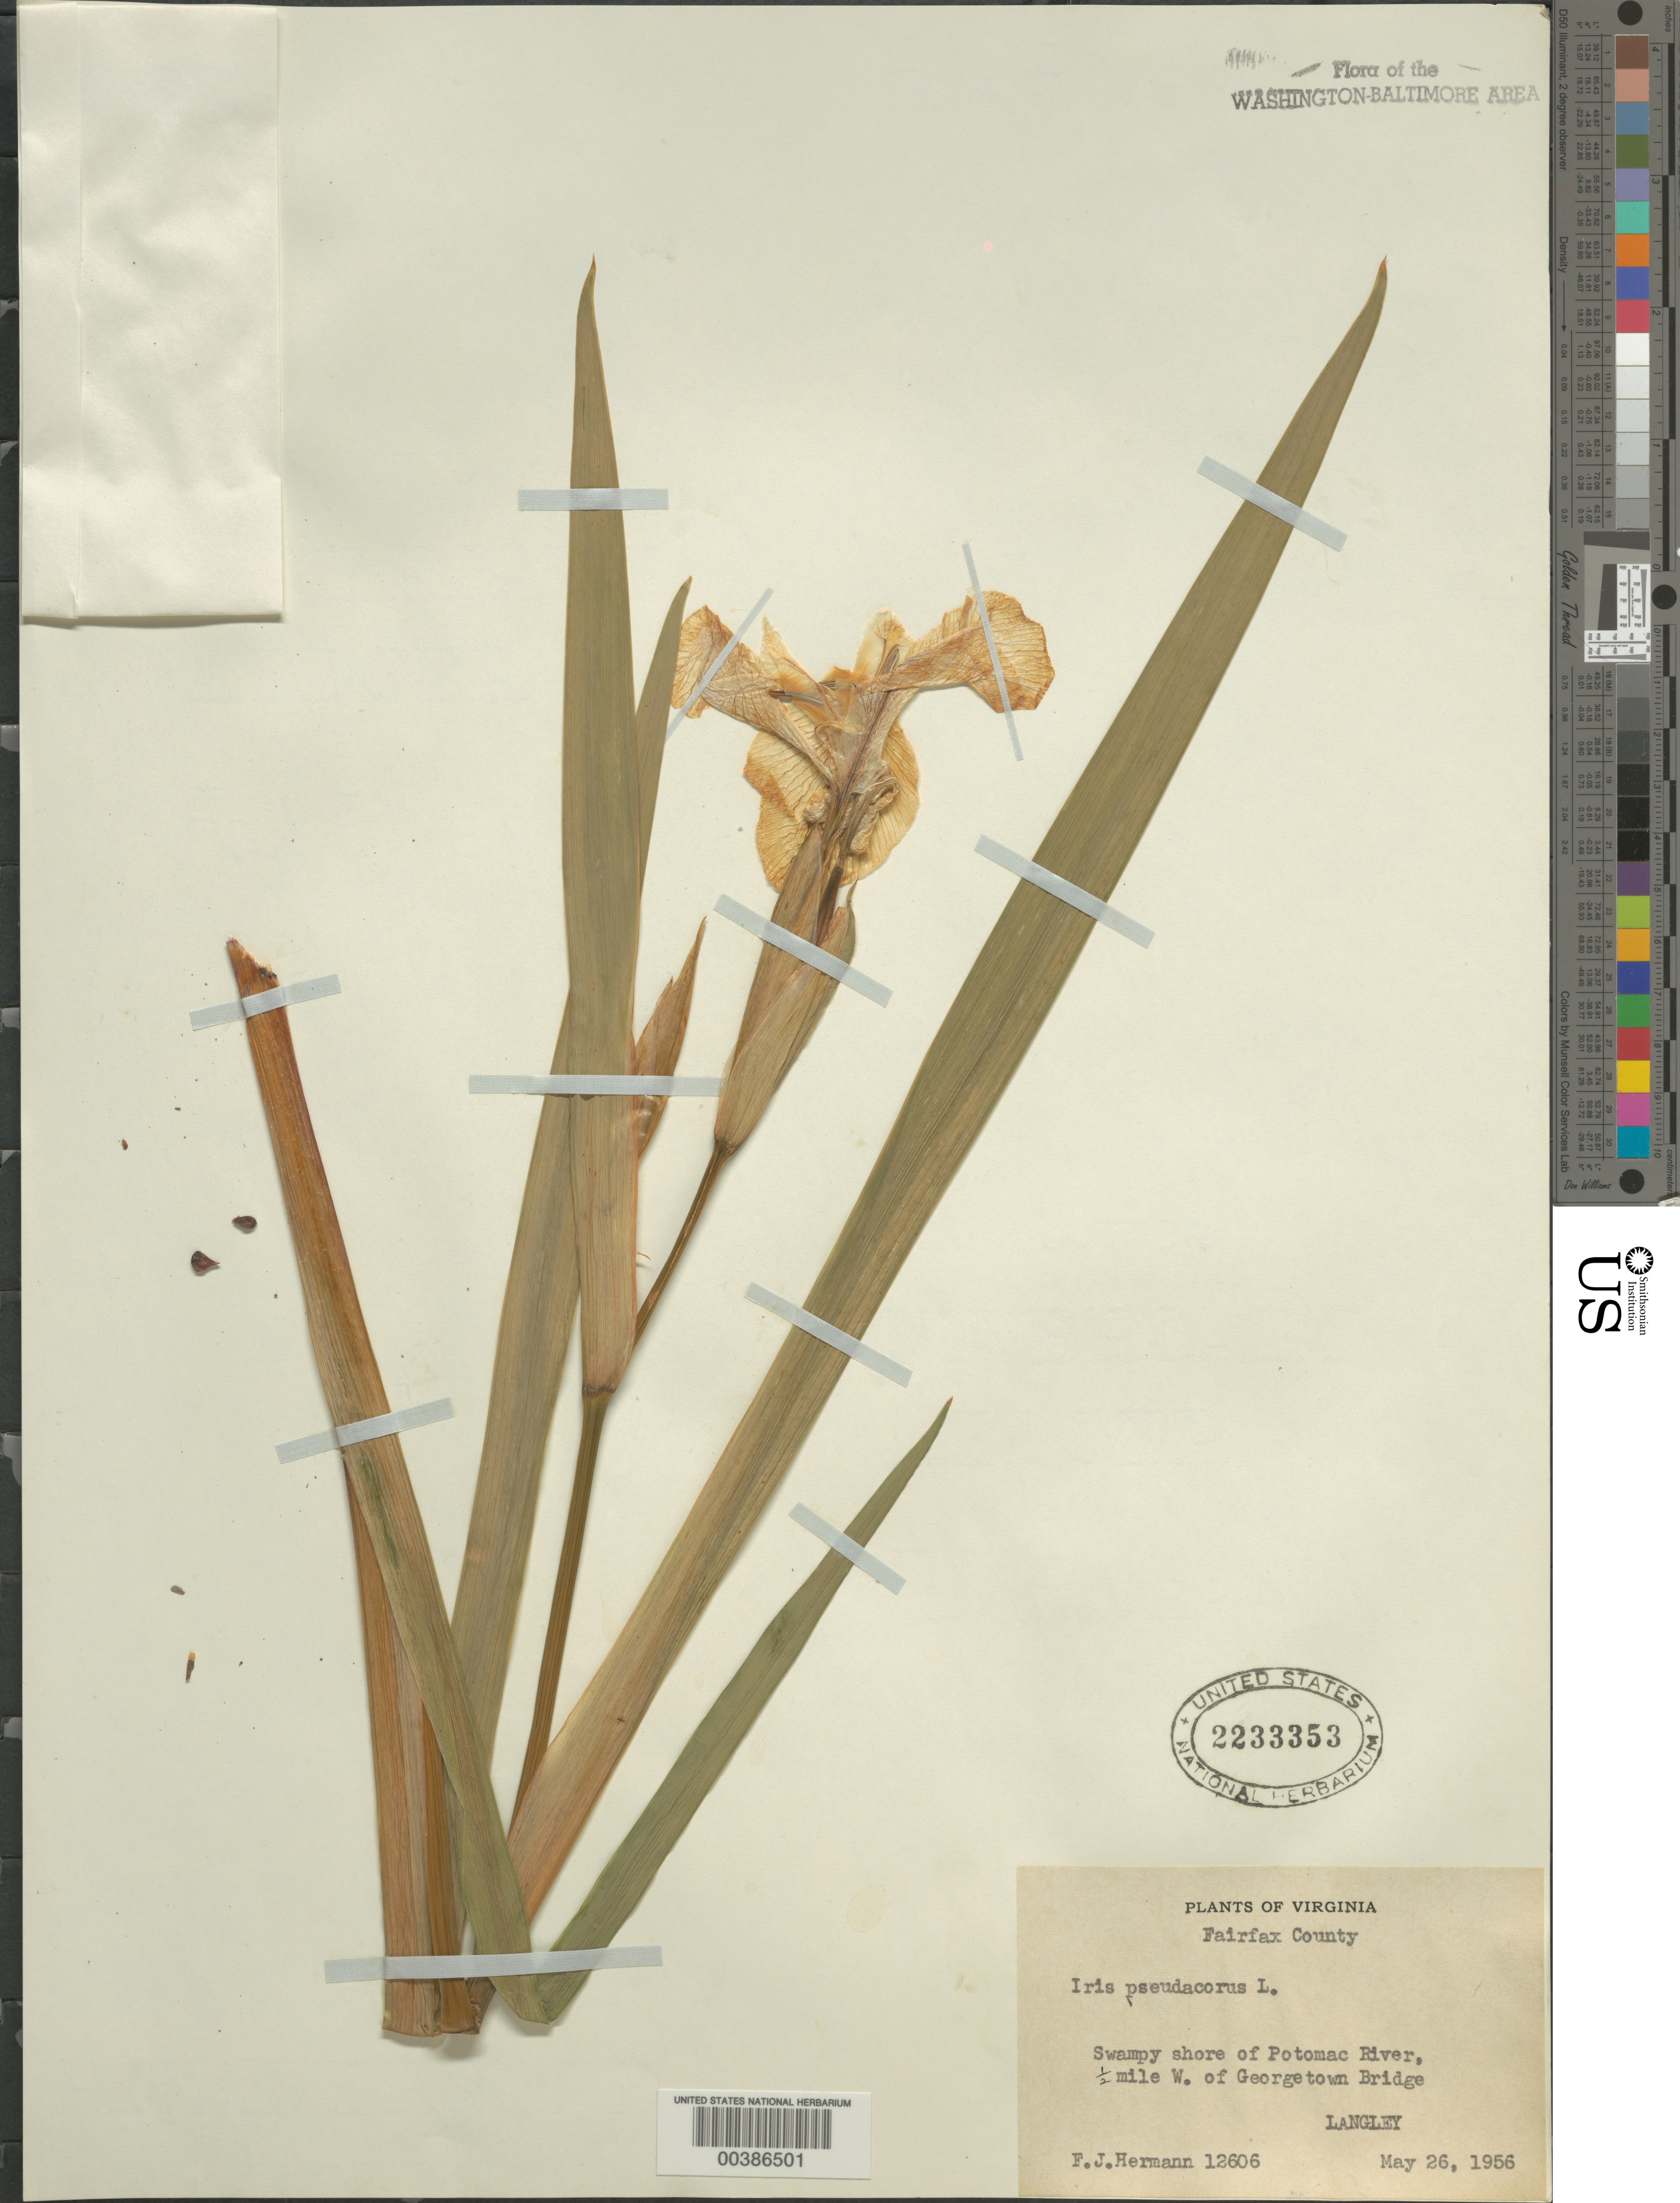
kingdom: Plantae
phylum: Tracheophyta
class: Liliopsida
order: Asparagales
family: Iridaceae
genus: Iris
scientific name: Iris pseudacorus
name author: L.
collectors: F. J. Hermann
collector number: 12606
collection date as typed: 26 May 1956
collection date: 1956-05-26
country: United States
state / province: Virginia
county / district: Fairfax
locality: Potomac River Shore, west of Georgetown Bridge, Langley C. and O. Canal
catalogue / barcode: US 2233353